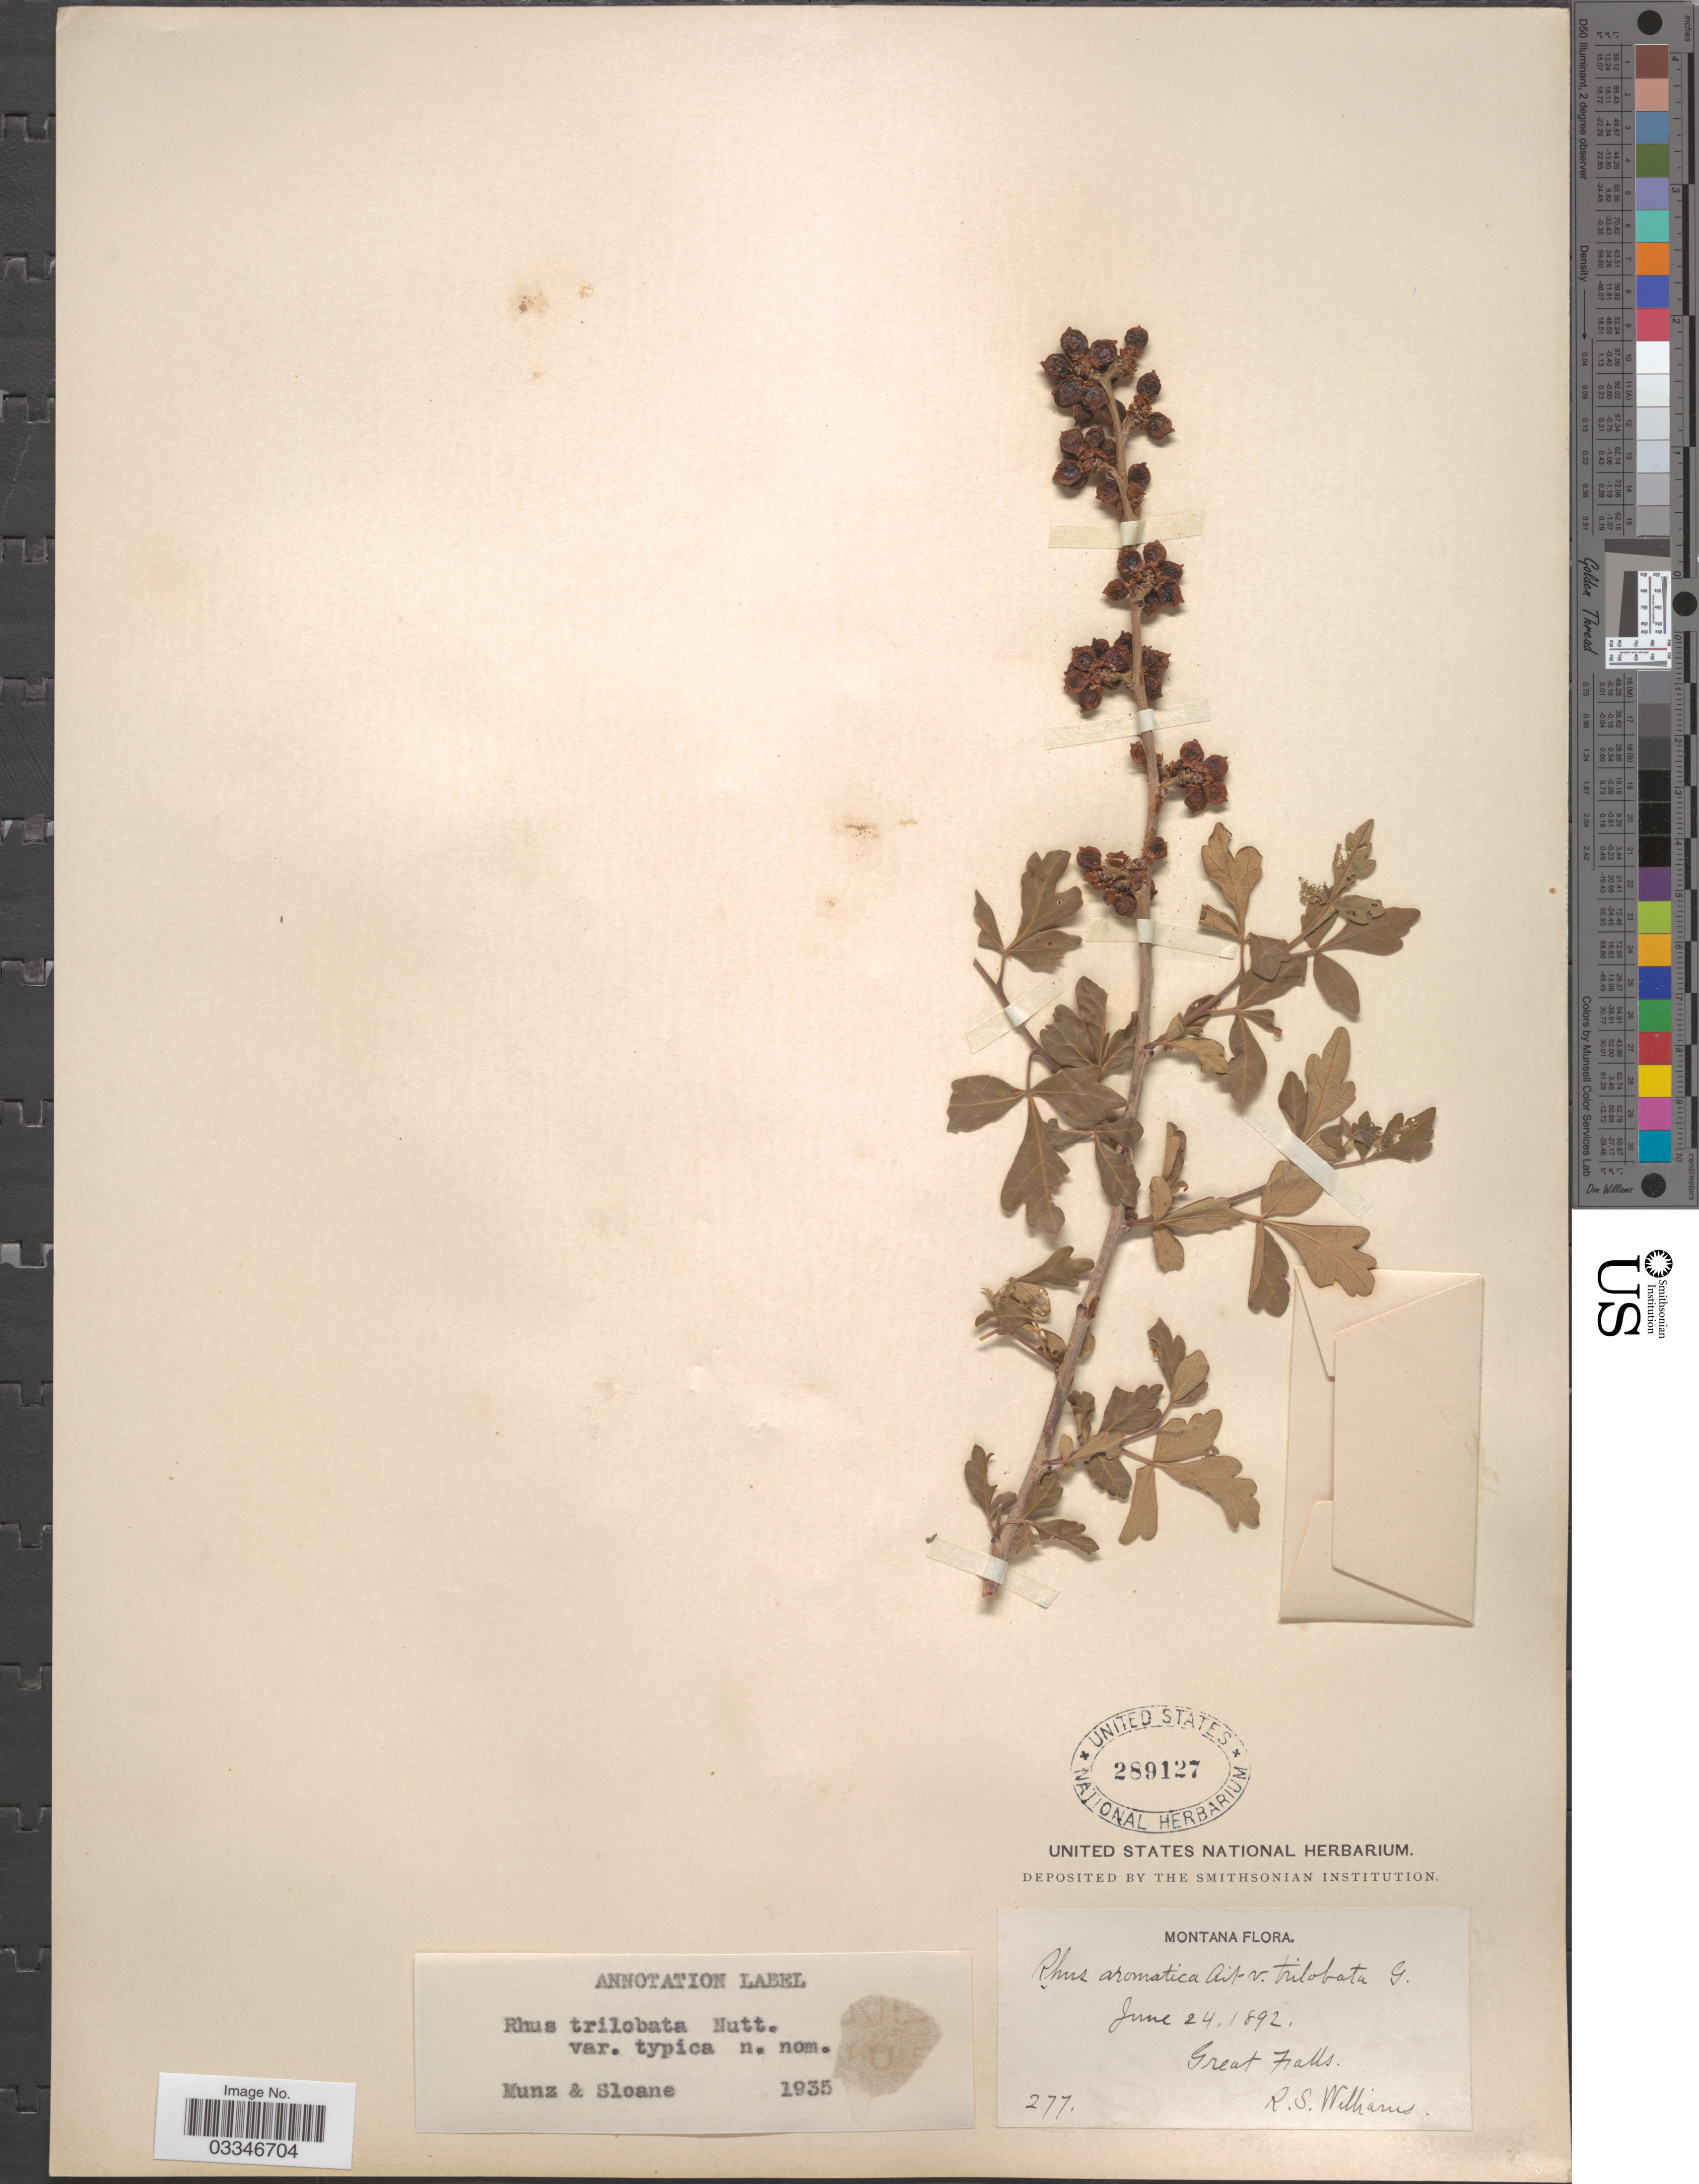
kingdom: Plantae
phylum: Tracheophyta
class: Magnoliopsida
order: Sapindales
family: Anacardiaceae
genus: Rhus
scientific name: Rhus trilobata var. typica Munz & Sloane ined.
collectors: R. S. Williams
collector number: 277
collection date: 1892-06-24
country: United States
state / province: Montana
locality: Great Falls.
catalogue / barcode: US 289127